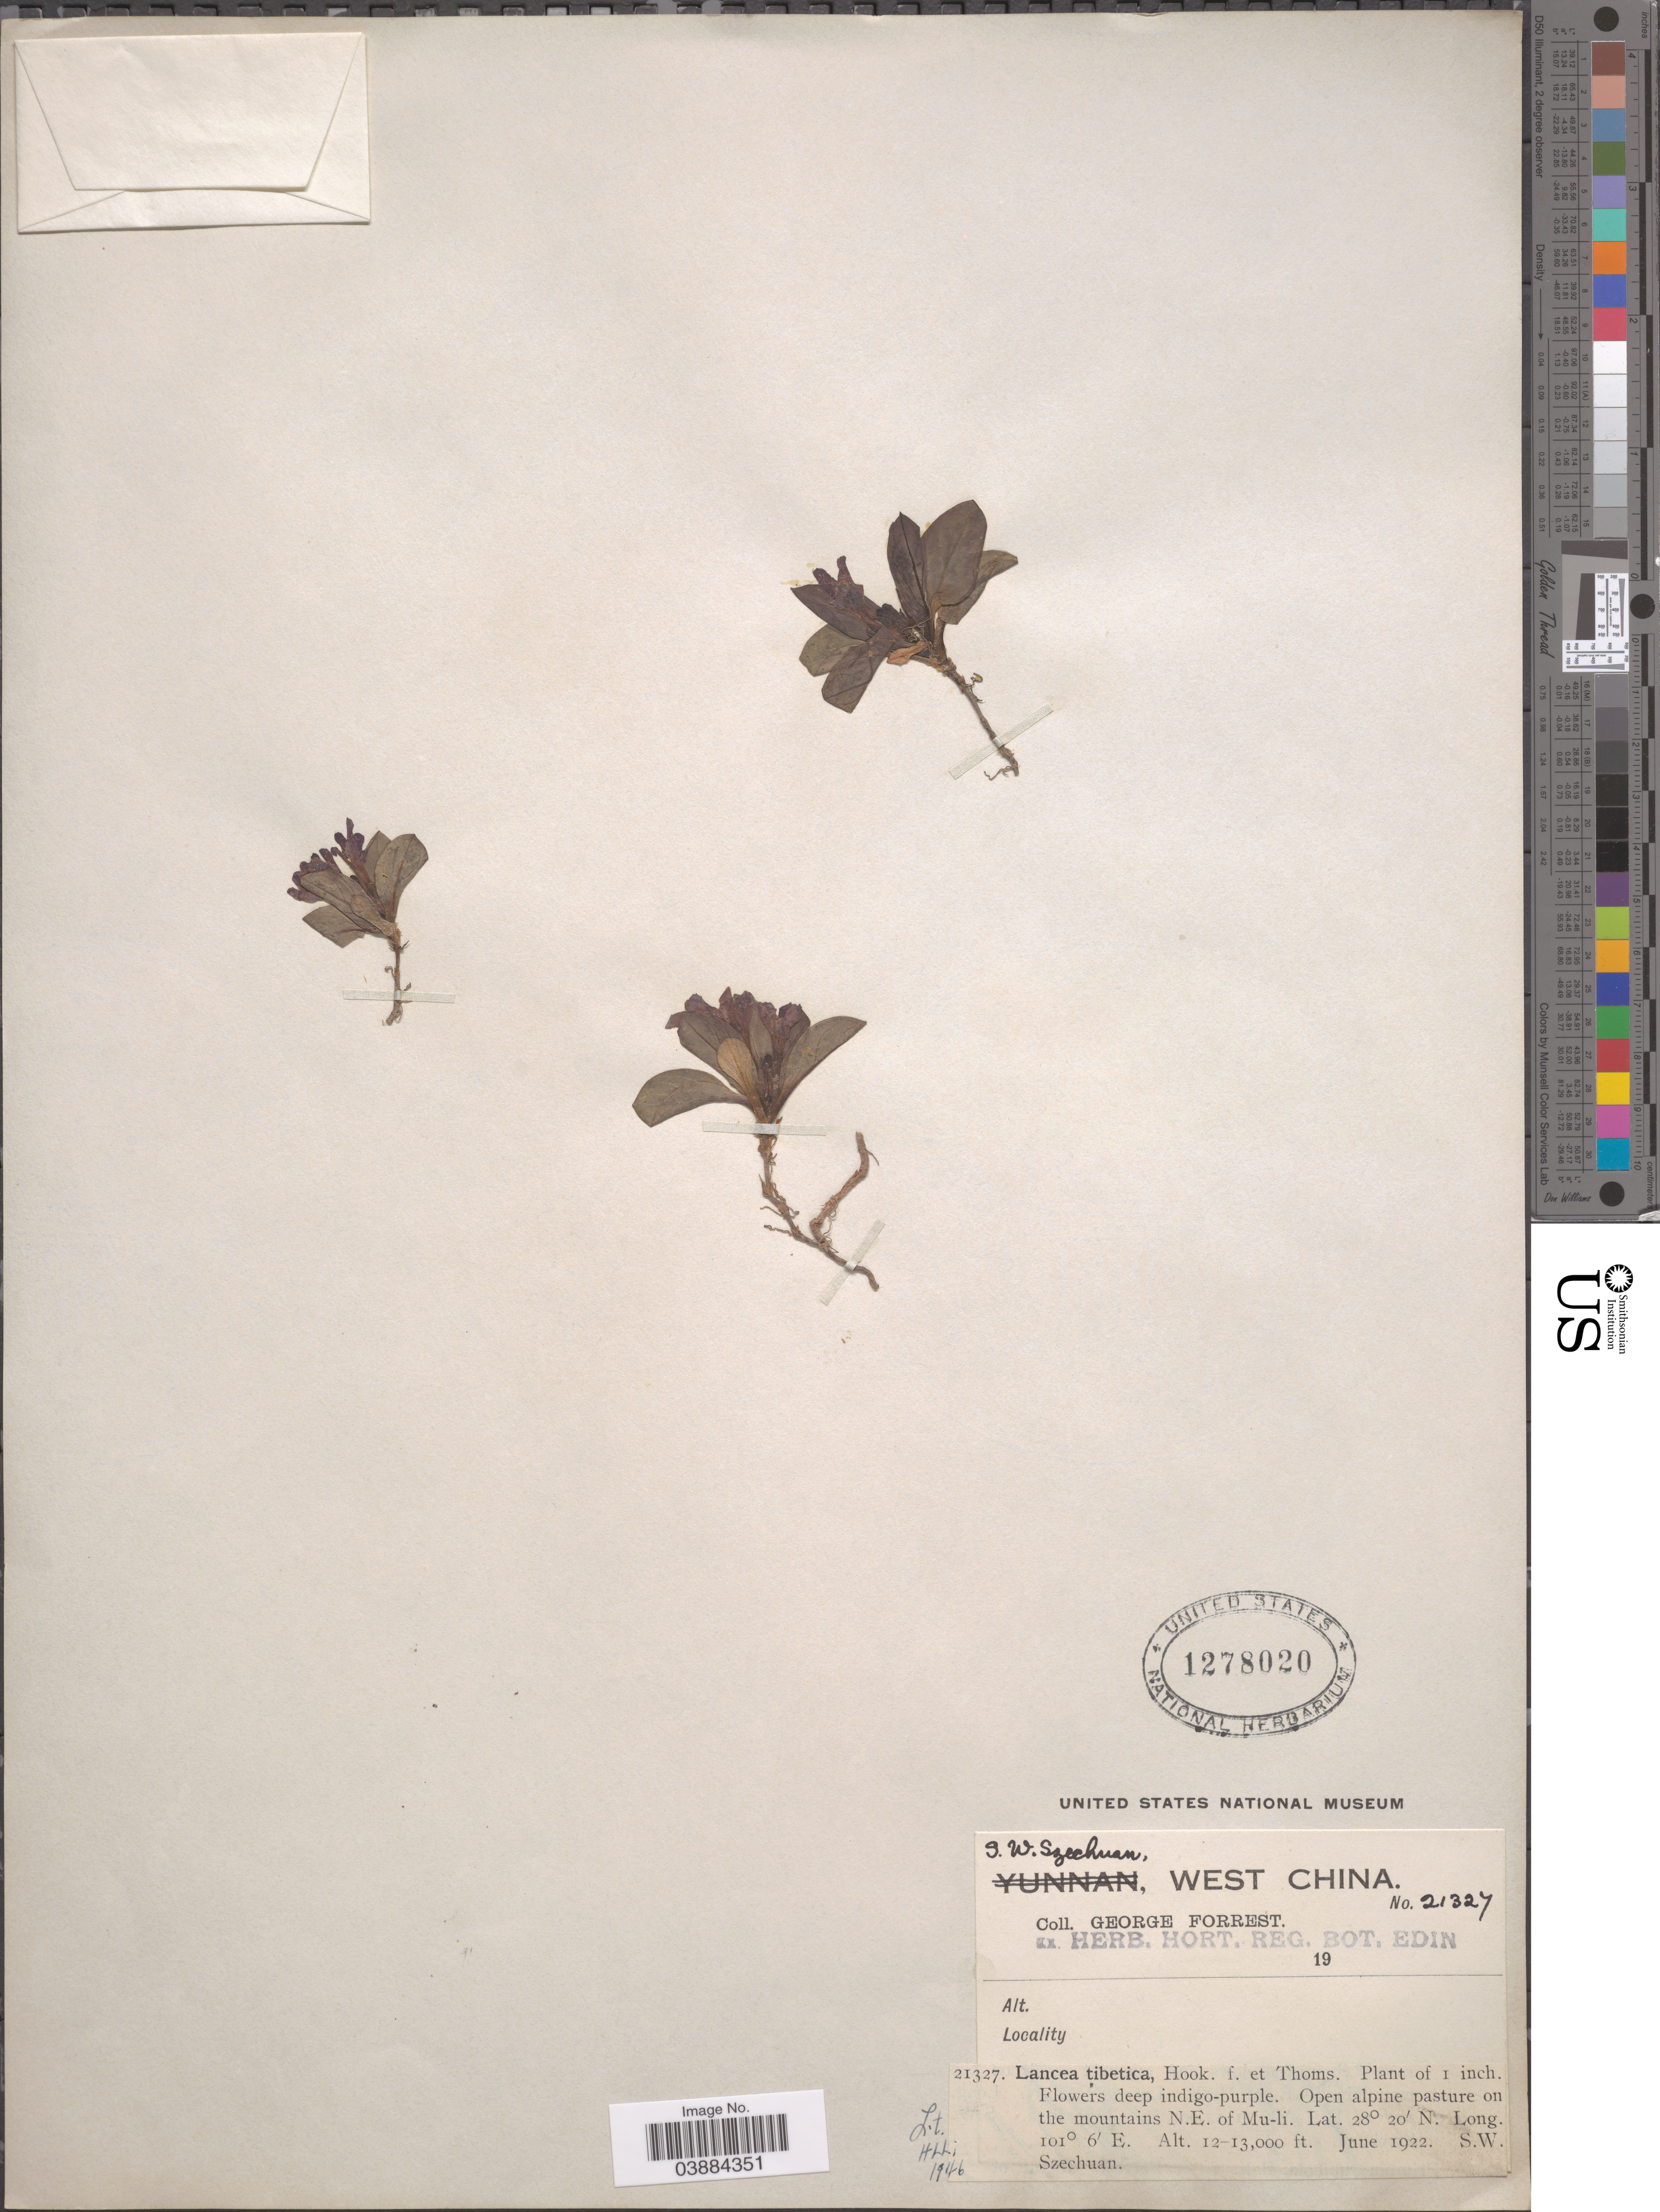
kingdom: Plantae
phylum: Tracheophyta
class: Magnoliopsida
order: Lamiales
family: Mazaceae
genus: Lancea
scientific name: Lancea tibetica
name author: Hook. f. & Thomson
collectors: G. Forrest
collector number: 21327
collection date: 1922-06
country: China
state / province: Sichuan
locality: S.W. Szechuan. West China. Open alpine pasture on the mountains N.E. of Mu-li.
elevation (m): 3658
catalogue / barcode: US 1278020